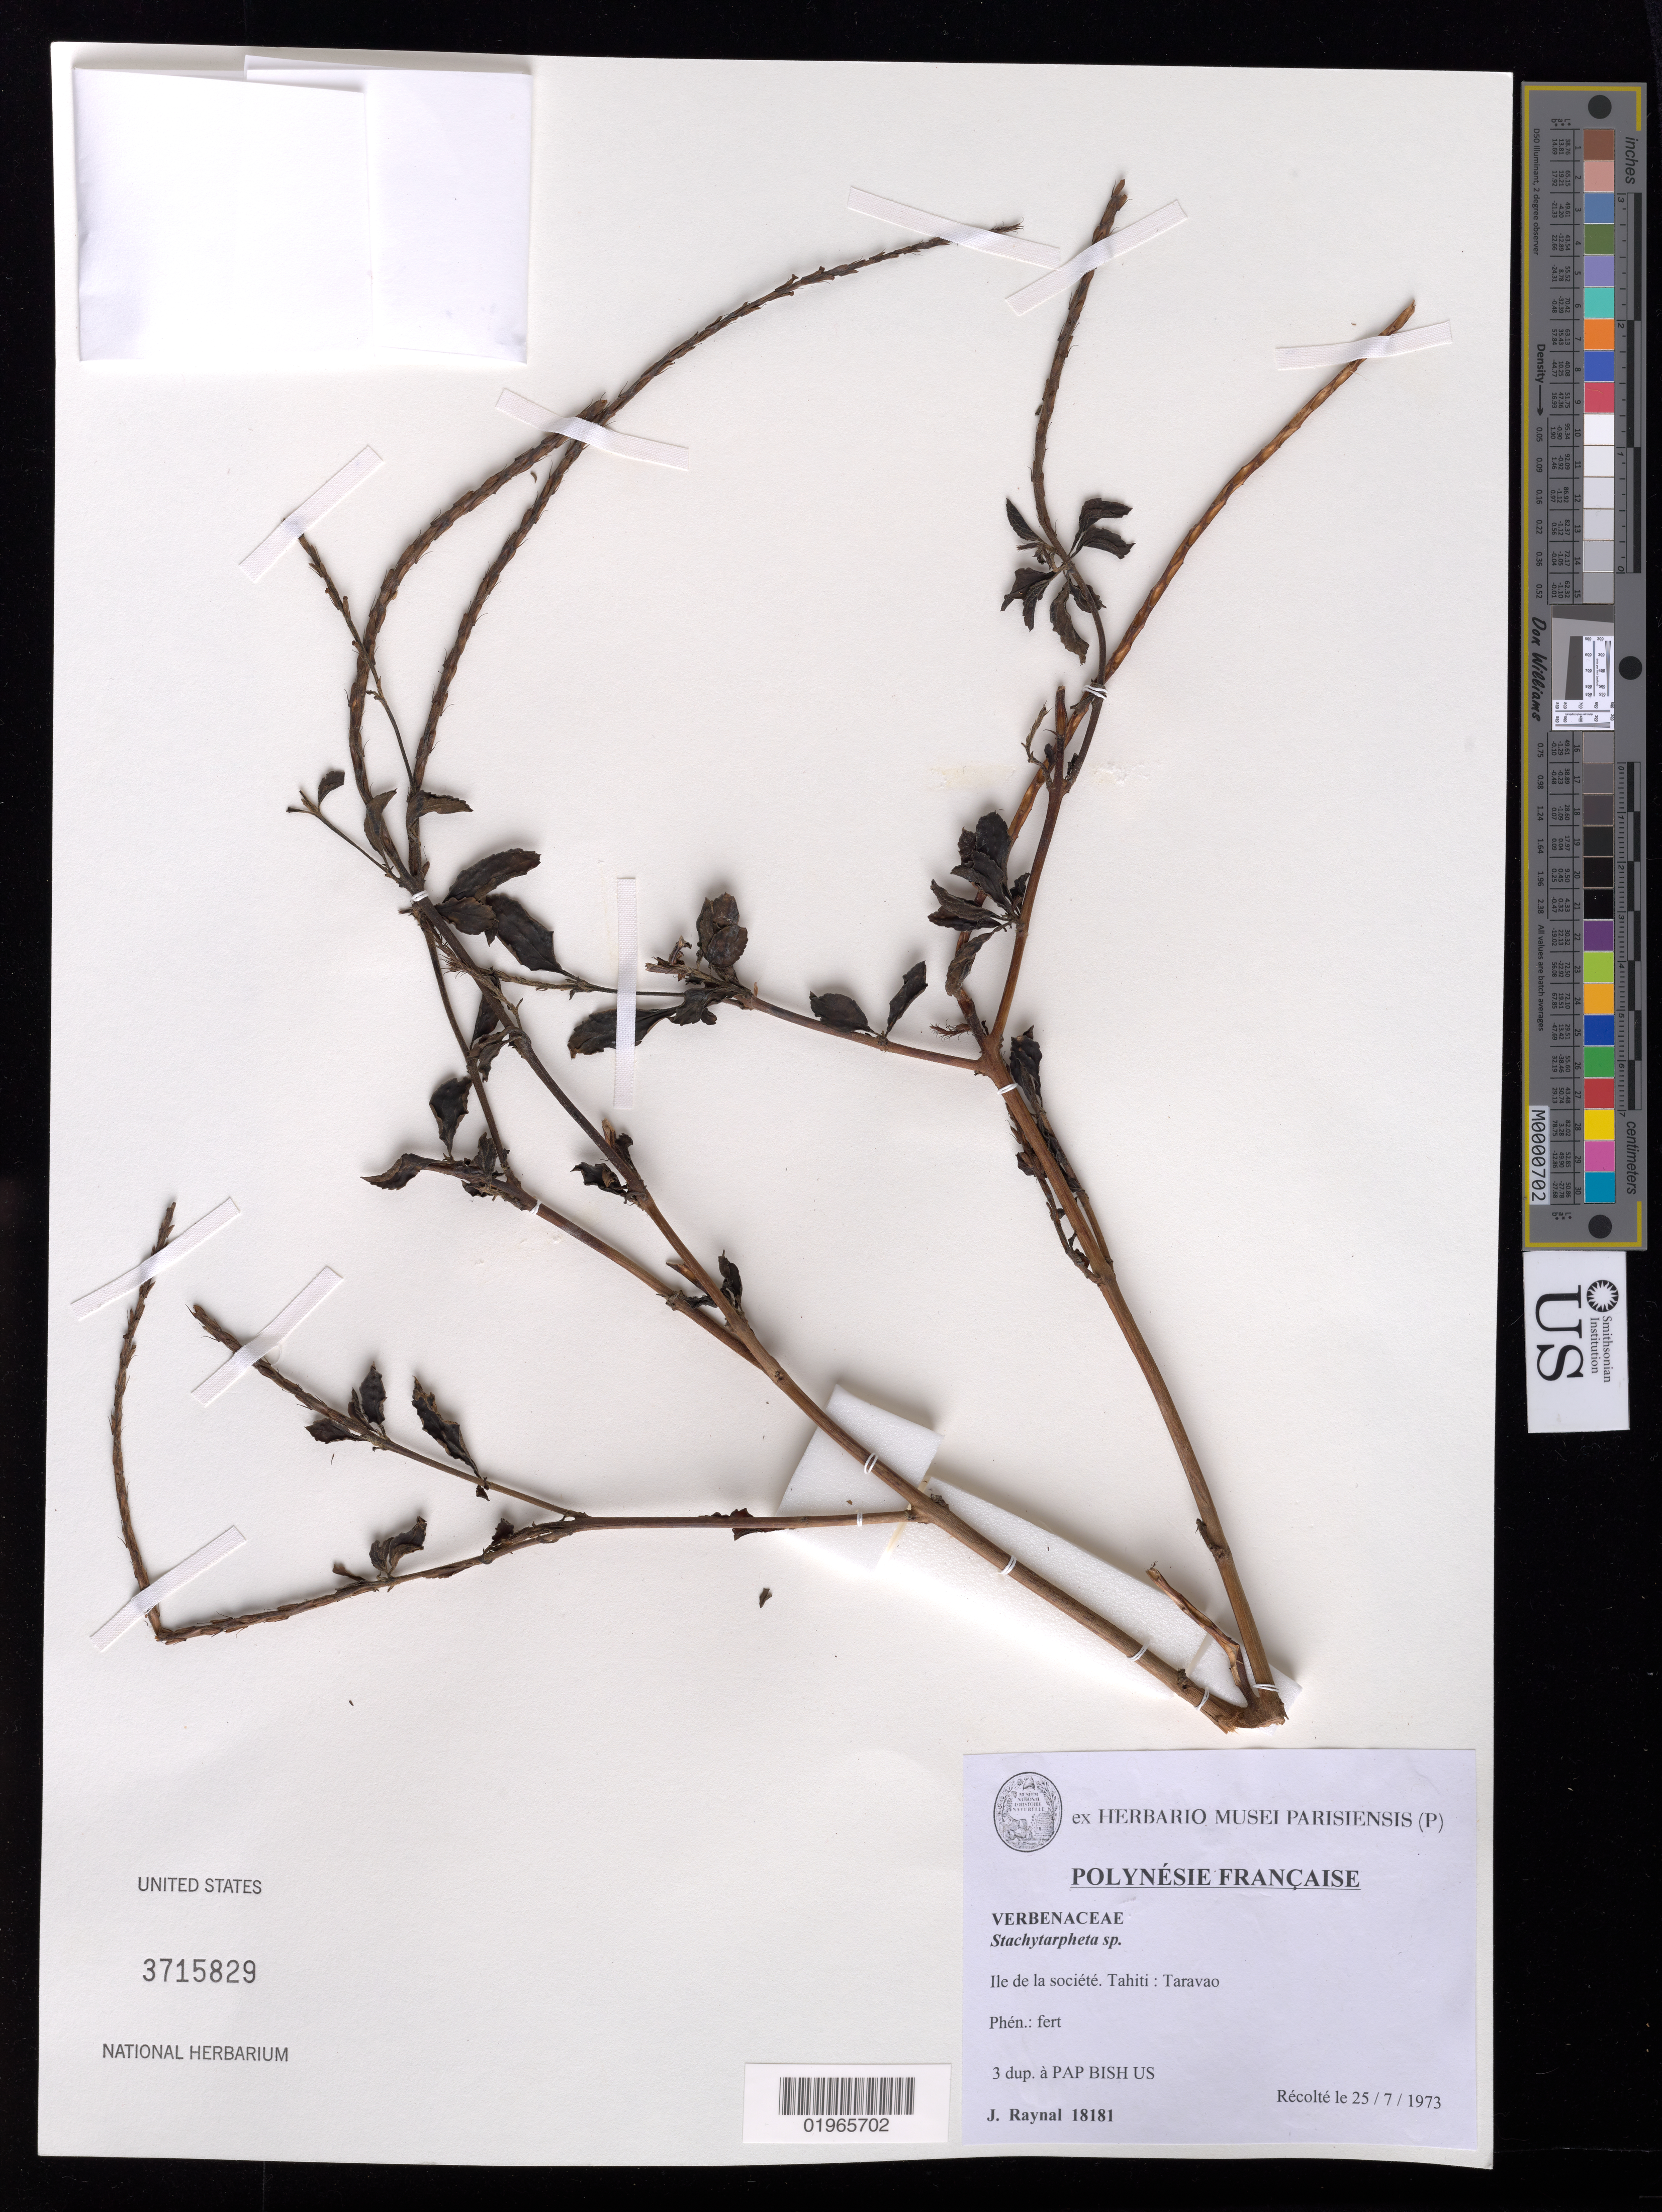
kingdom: Plantae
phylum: Tracheophyta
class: Magnoliopsida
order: Lamiales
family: Verbenaceae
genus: Stachytarpheta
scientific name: Stachytarpheta sp.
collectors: J. Raynal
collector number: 18181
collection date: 1973-07-25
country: French Polynesia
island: Tahiti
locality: Taravao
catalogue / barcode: US 3715829